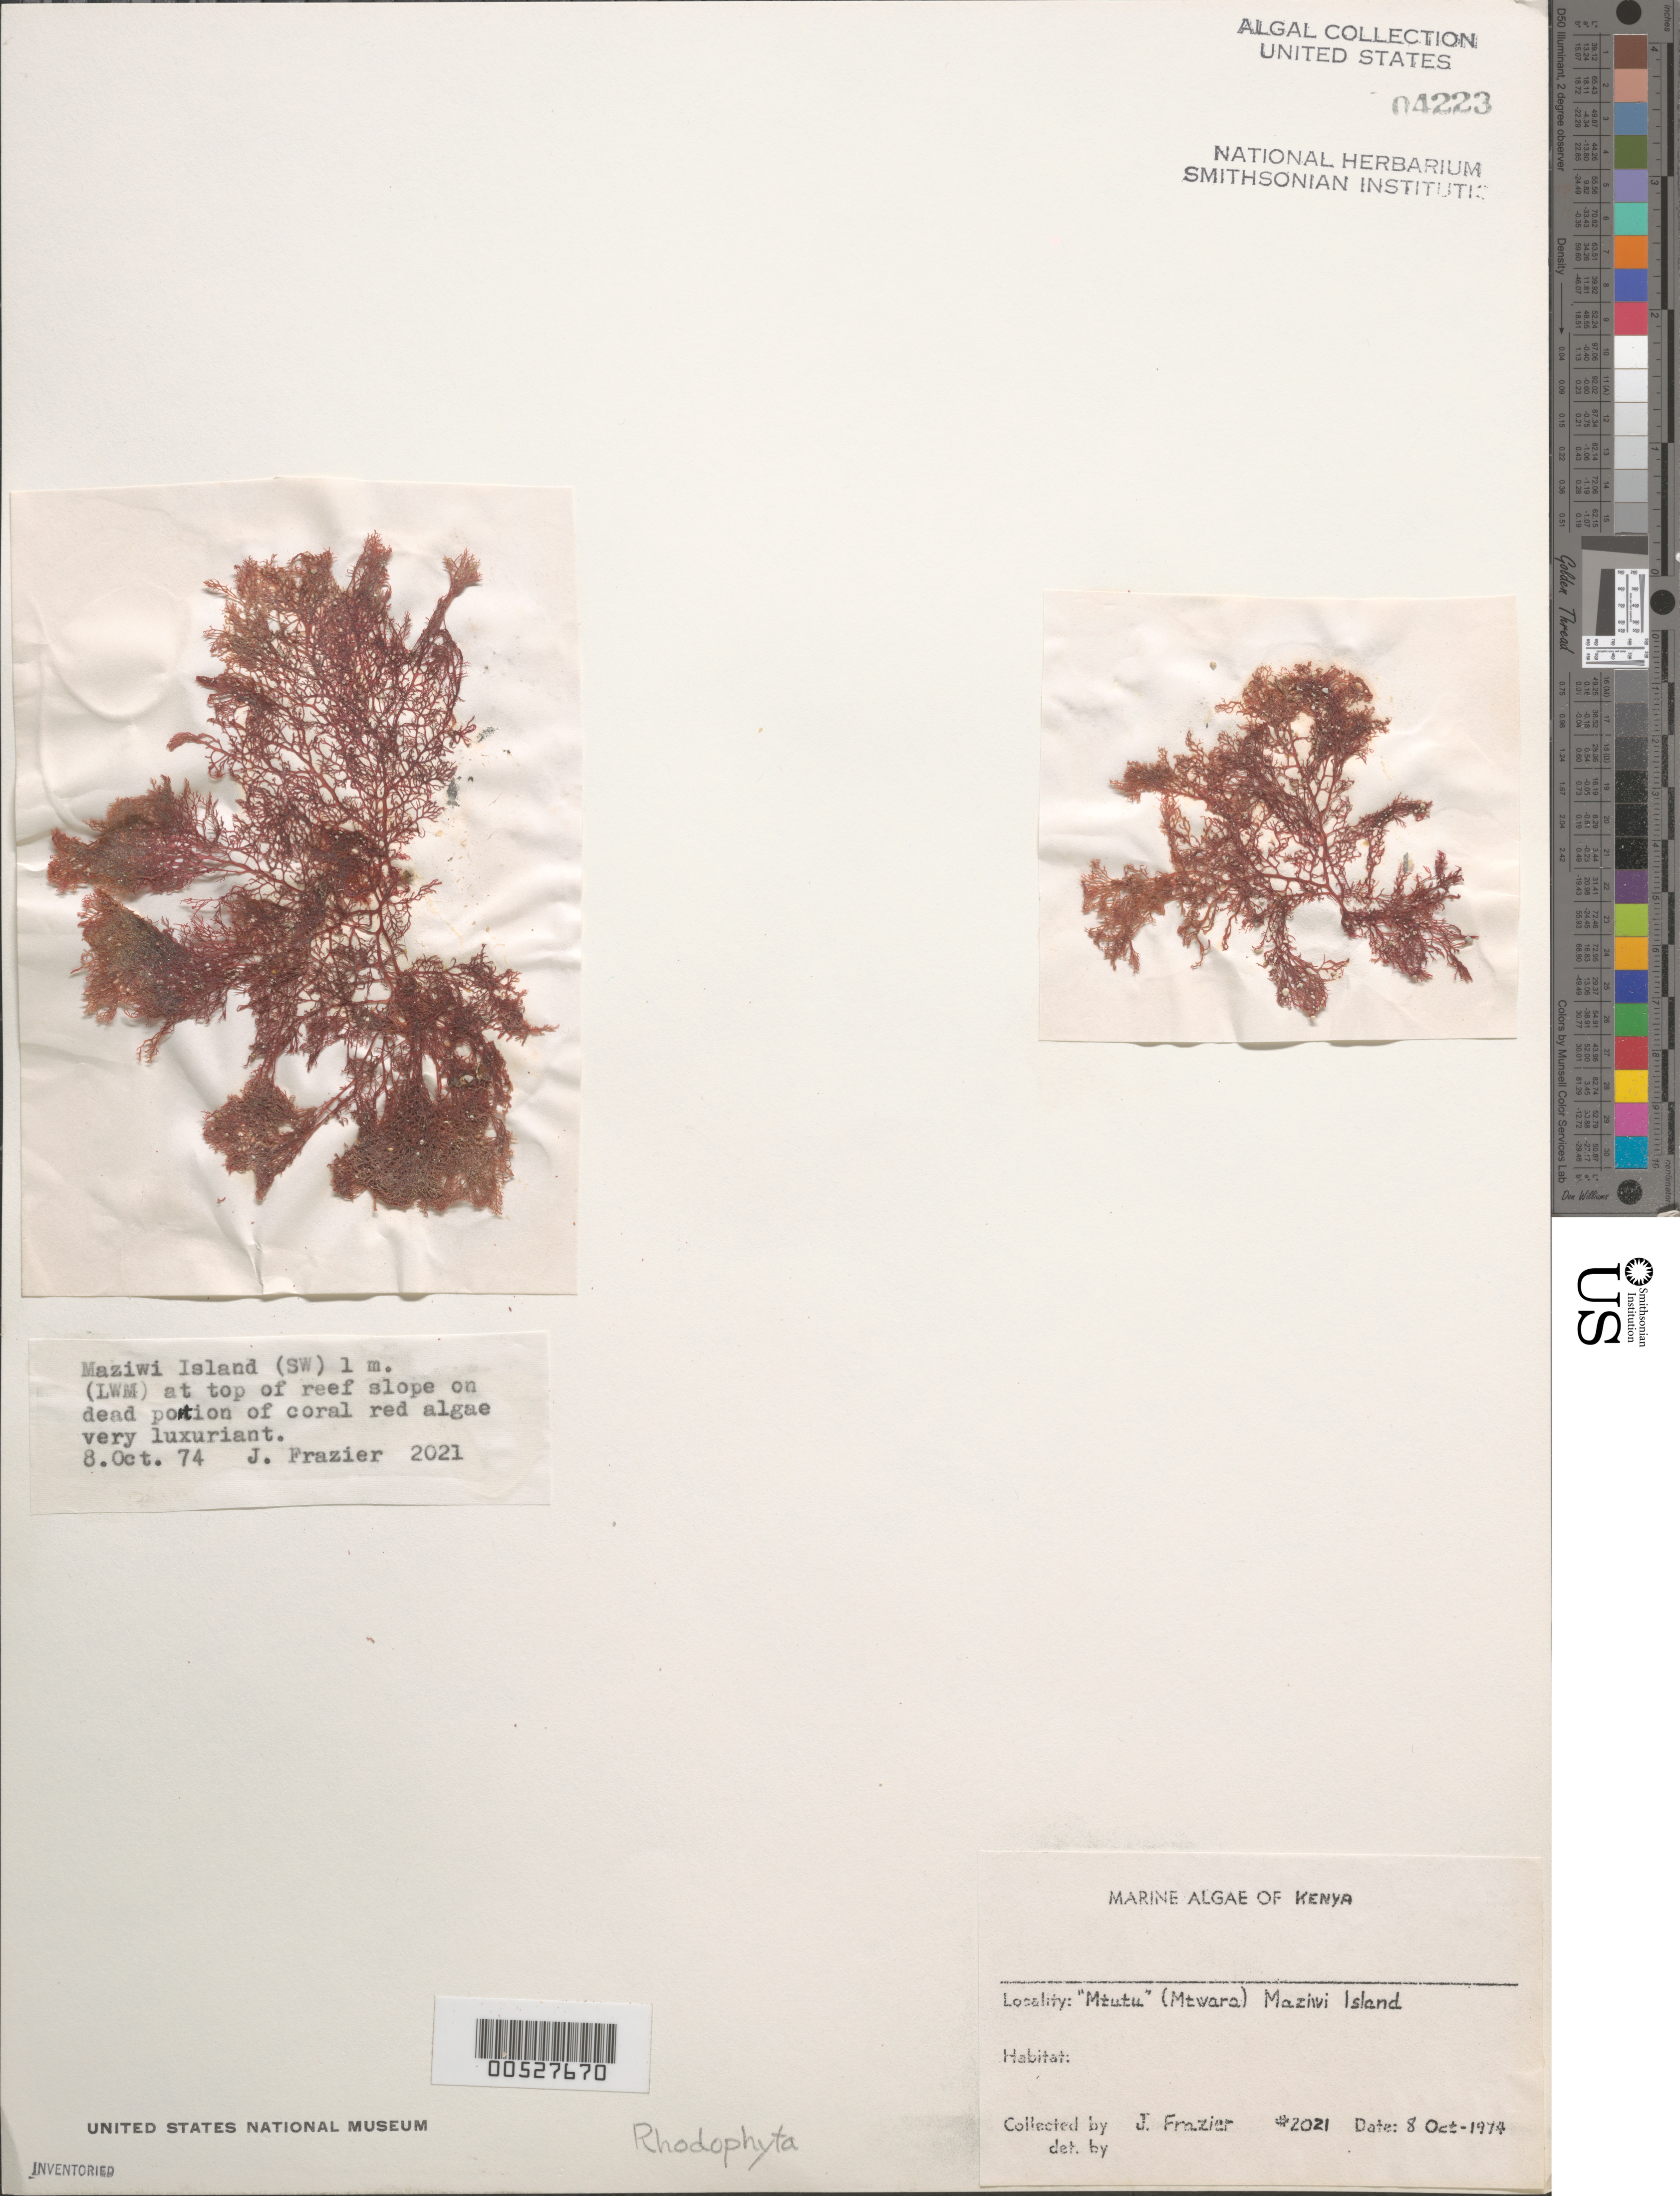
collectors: J. Frazier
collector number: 2021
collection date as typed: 08 Oct 1974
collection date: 1974-10-08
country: Tanzania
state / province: Tanga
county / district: Pangani District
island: Maziwi Island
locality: Mtutu (Mtwara)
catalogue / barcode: US 4223